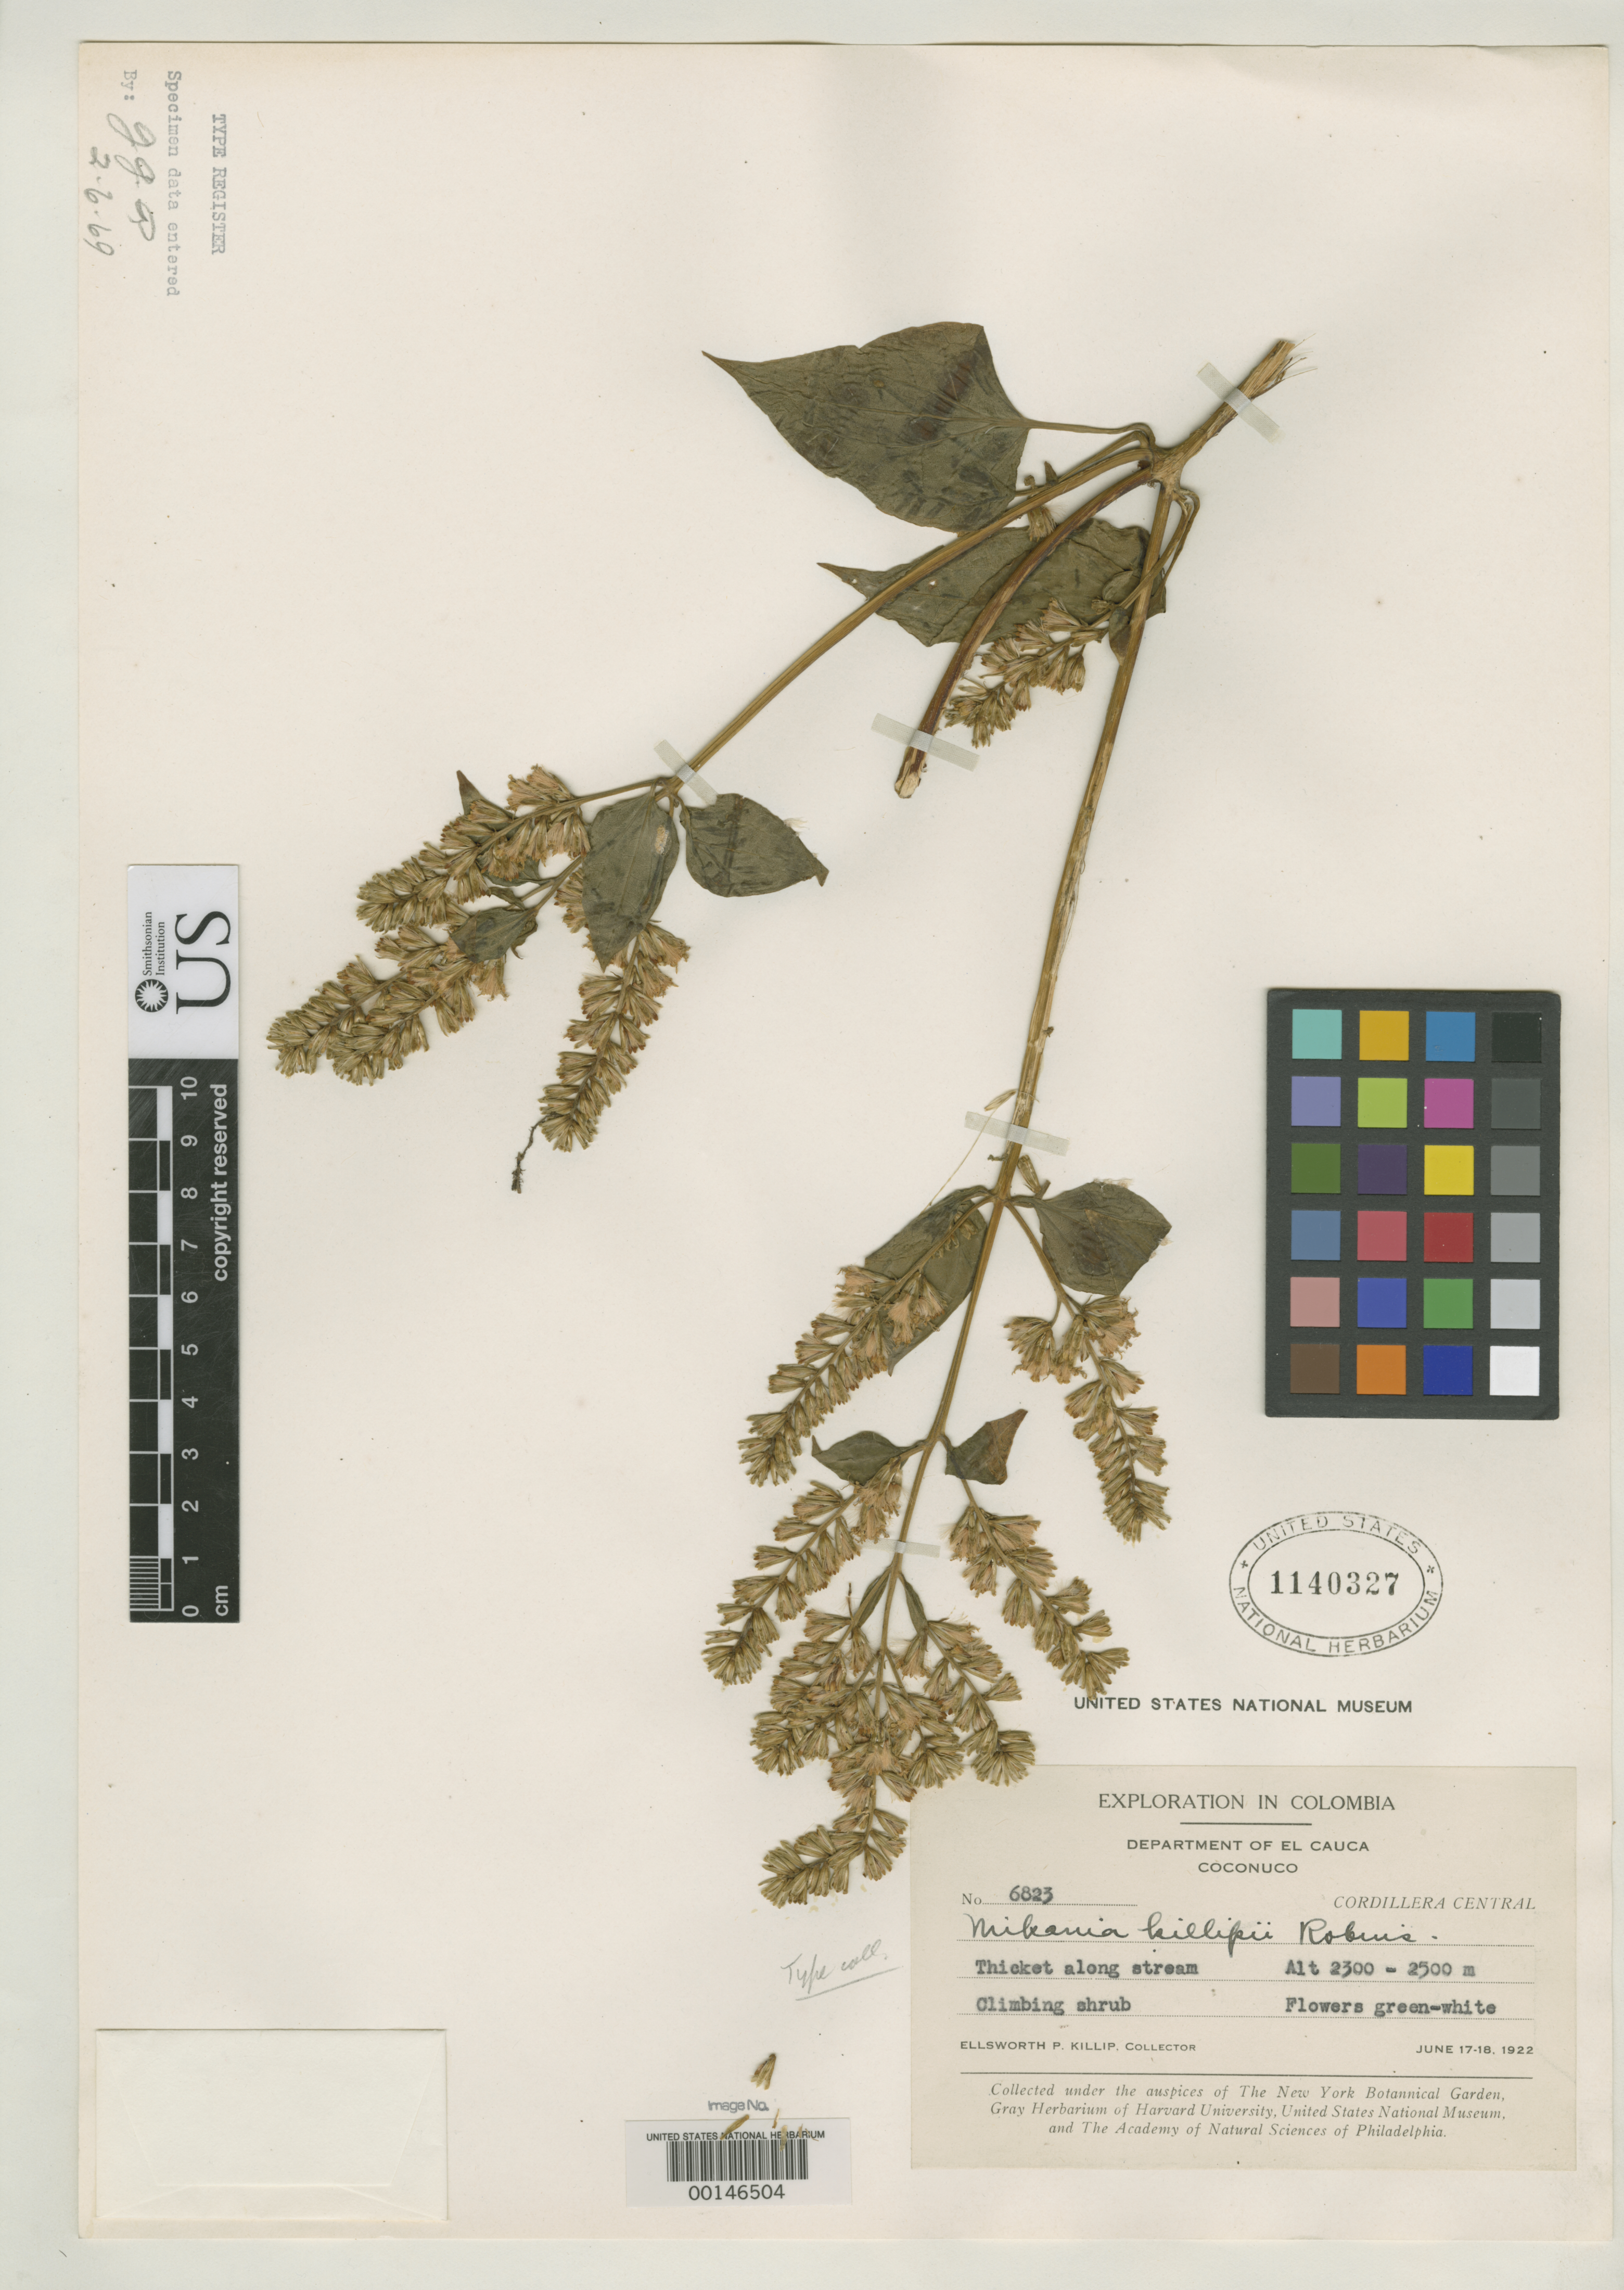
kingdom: Plantae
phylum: Tracheophyta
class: Magnoliopsida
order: Asterales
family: Asteraceae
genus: Mikania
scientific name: Mikania killipii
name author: B.L. Rob.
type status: Isotype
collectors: E. P. Killip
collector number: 6823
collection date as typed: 17 Jun 1922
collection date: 1922-06-17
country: Colombia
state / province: Cauca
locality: Coconuco, Cordillera Central.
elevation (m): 2300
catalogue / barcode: US 1140327